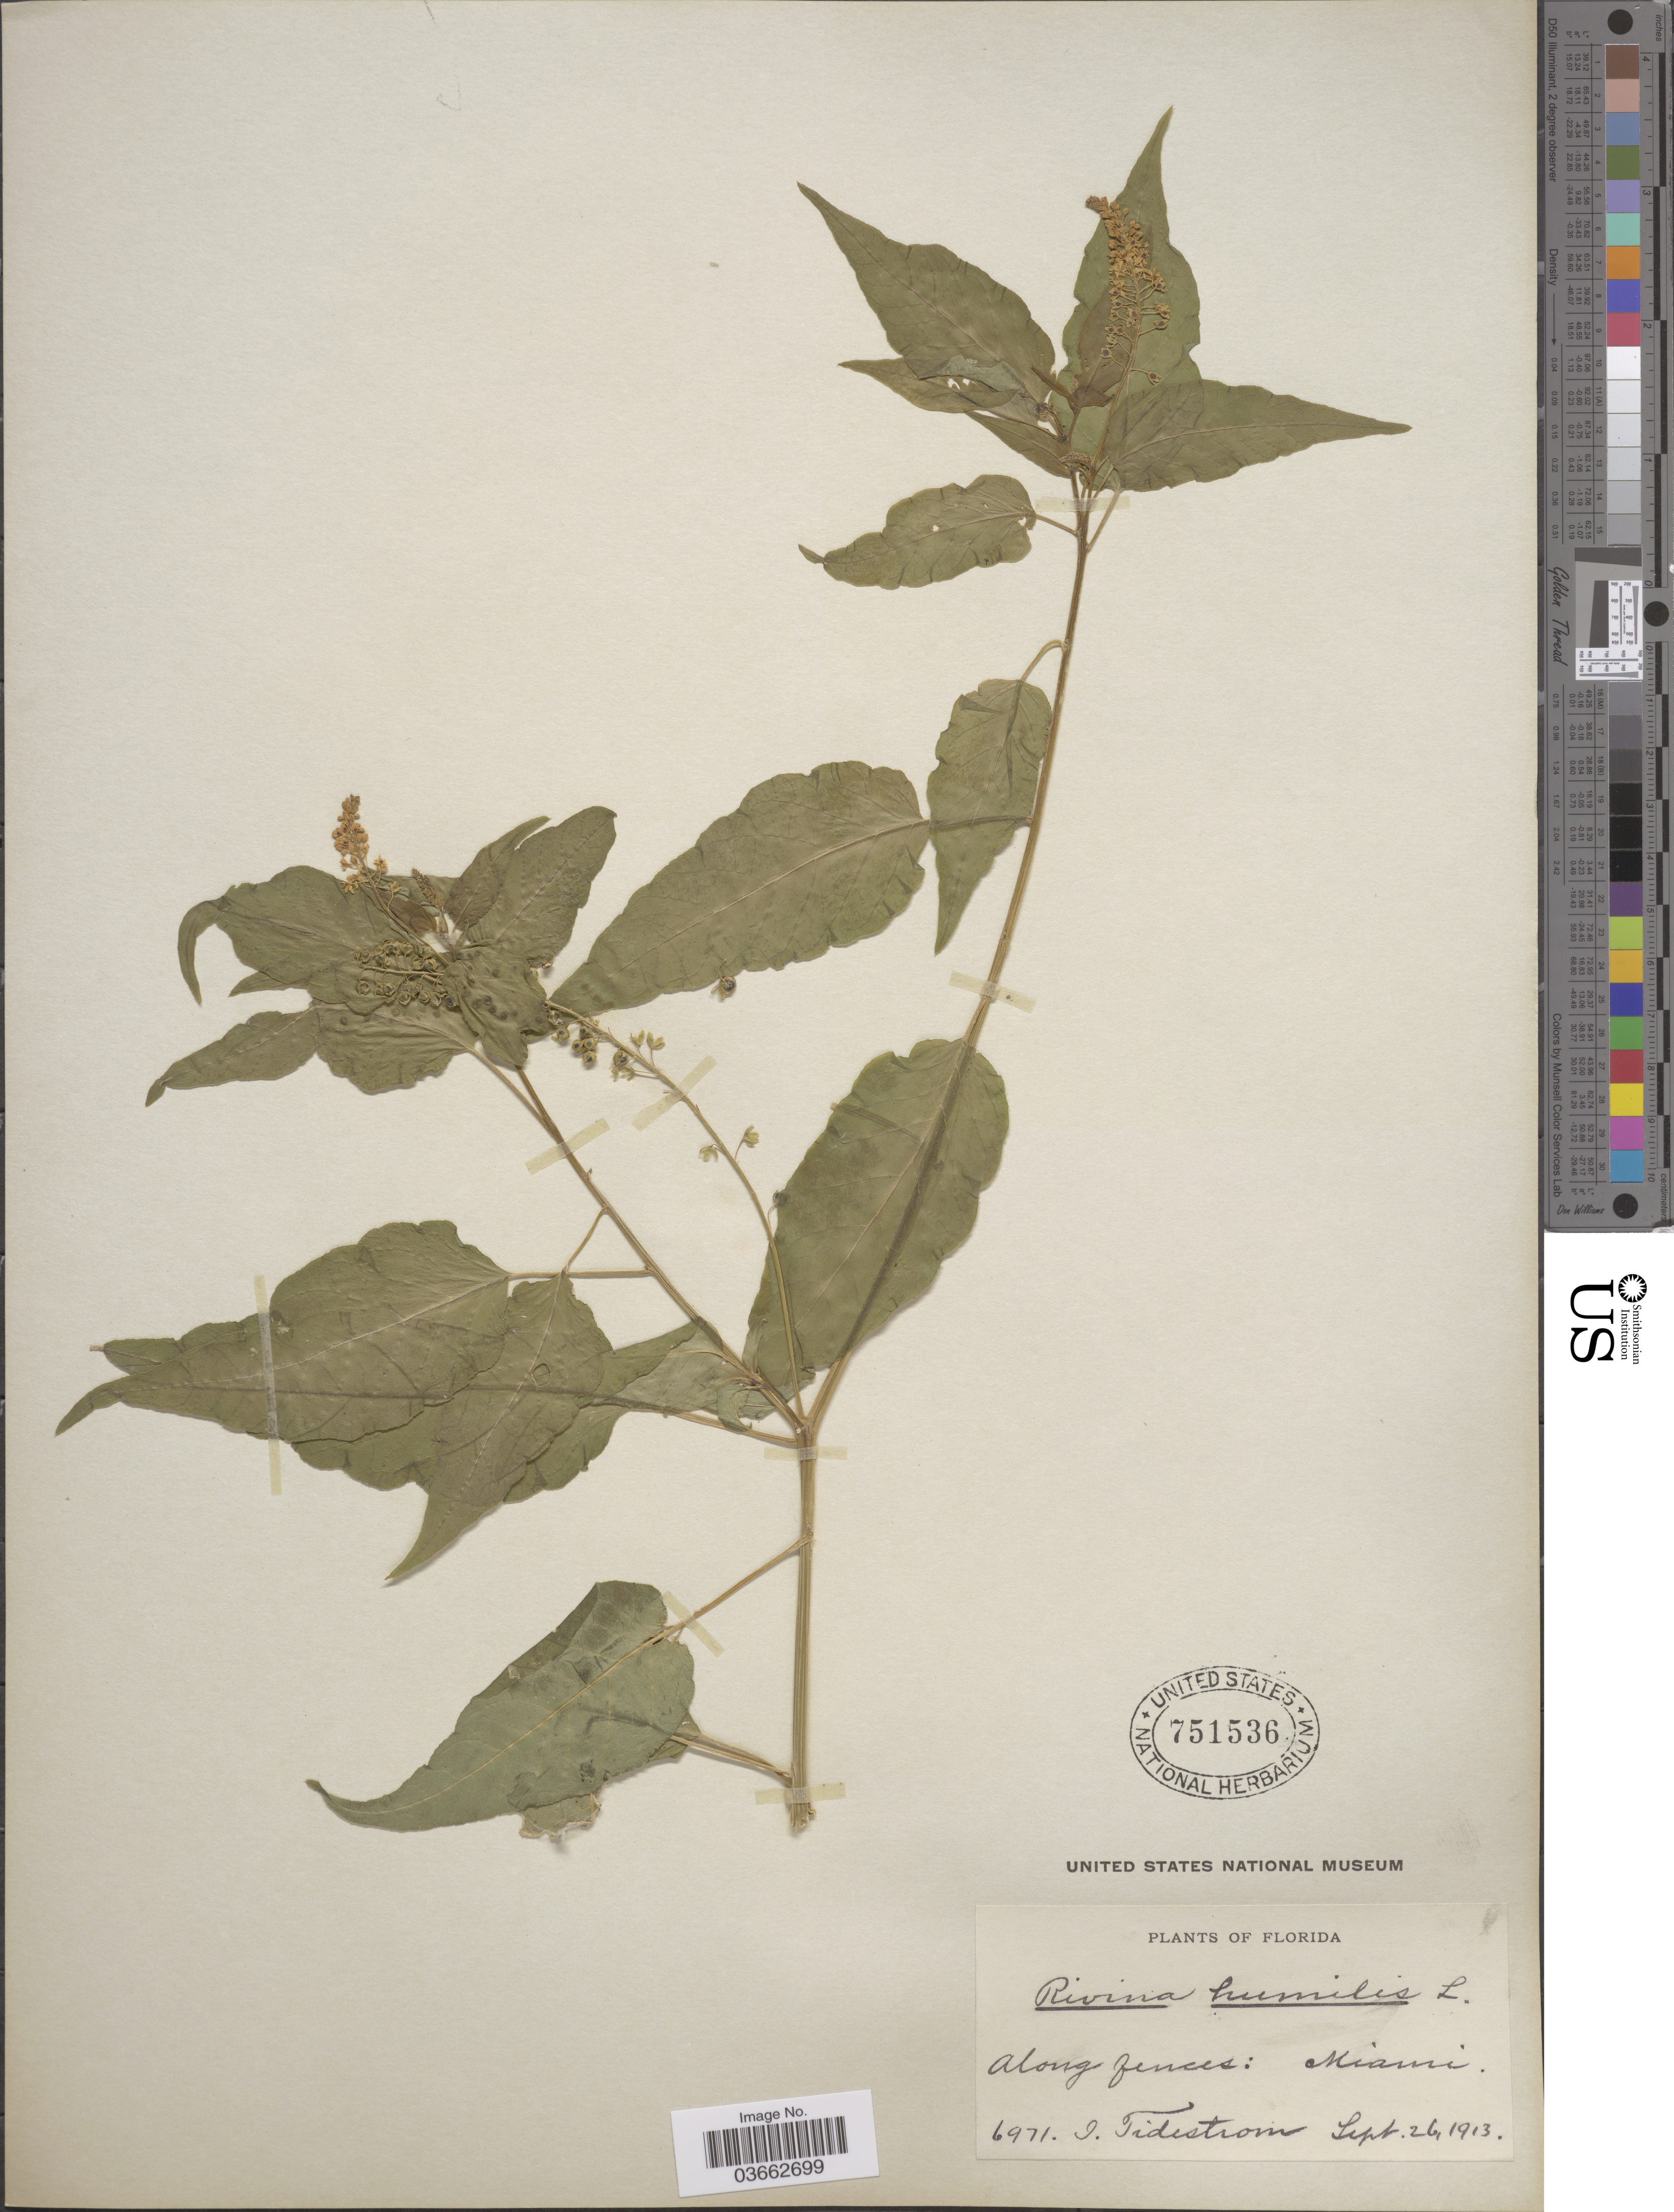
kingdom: Plantae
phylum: Tracheophyta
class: Magnoliopsida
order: Caryophyllales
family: Phytolaccaceae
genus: Rivina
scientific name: Rivina humilis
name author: L.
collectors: I. F. Tidestrom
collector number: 6971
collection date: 1913-09-26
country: United States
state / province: Florida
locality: Along fences: Miami.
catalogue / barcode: US 751536